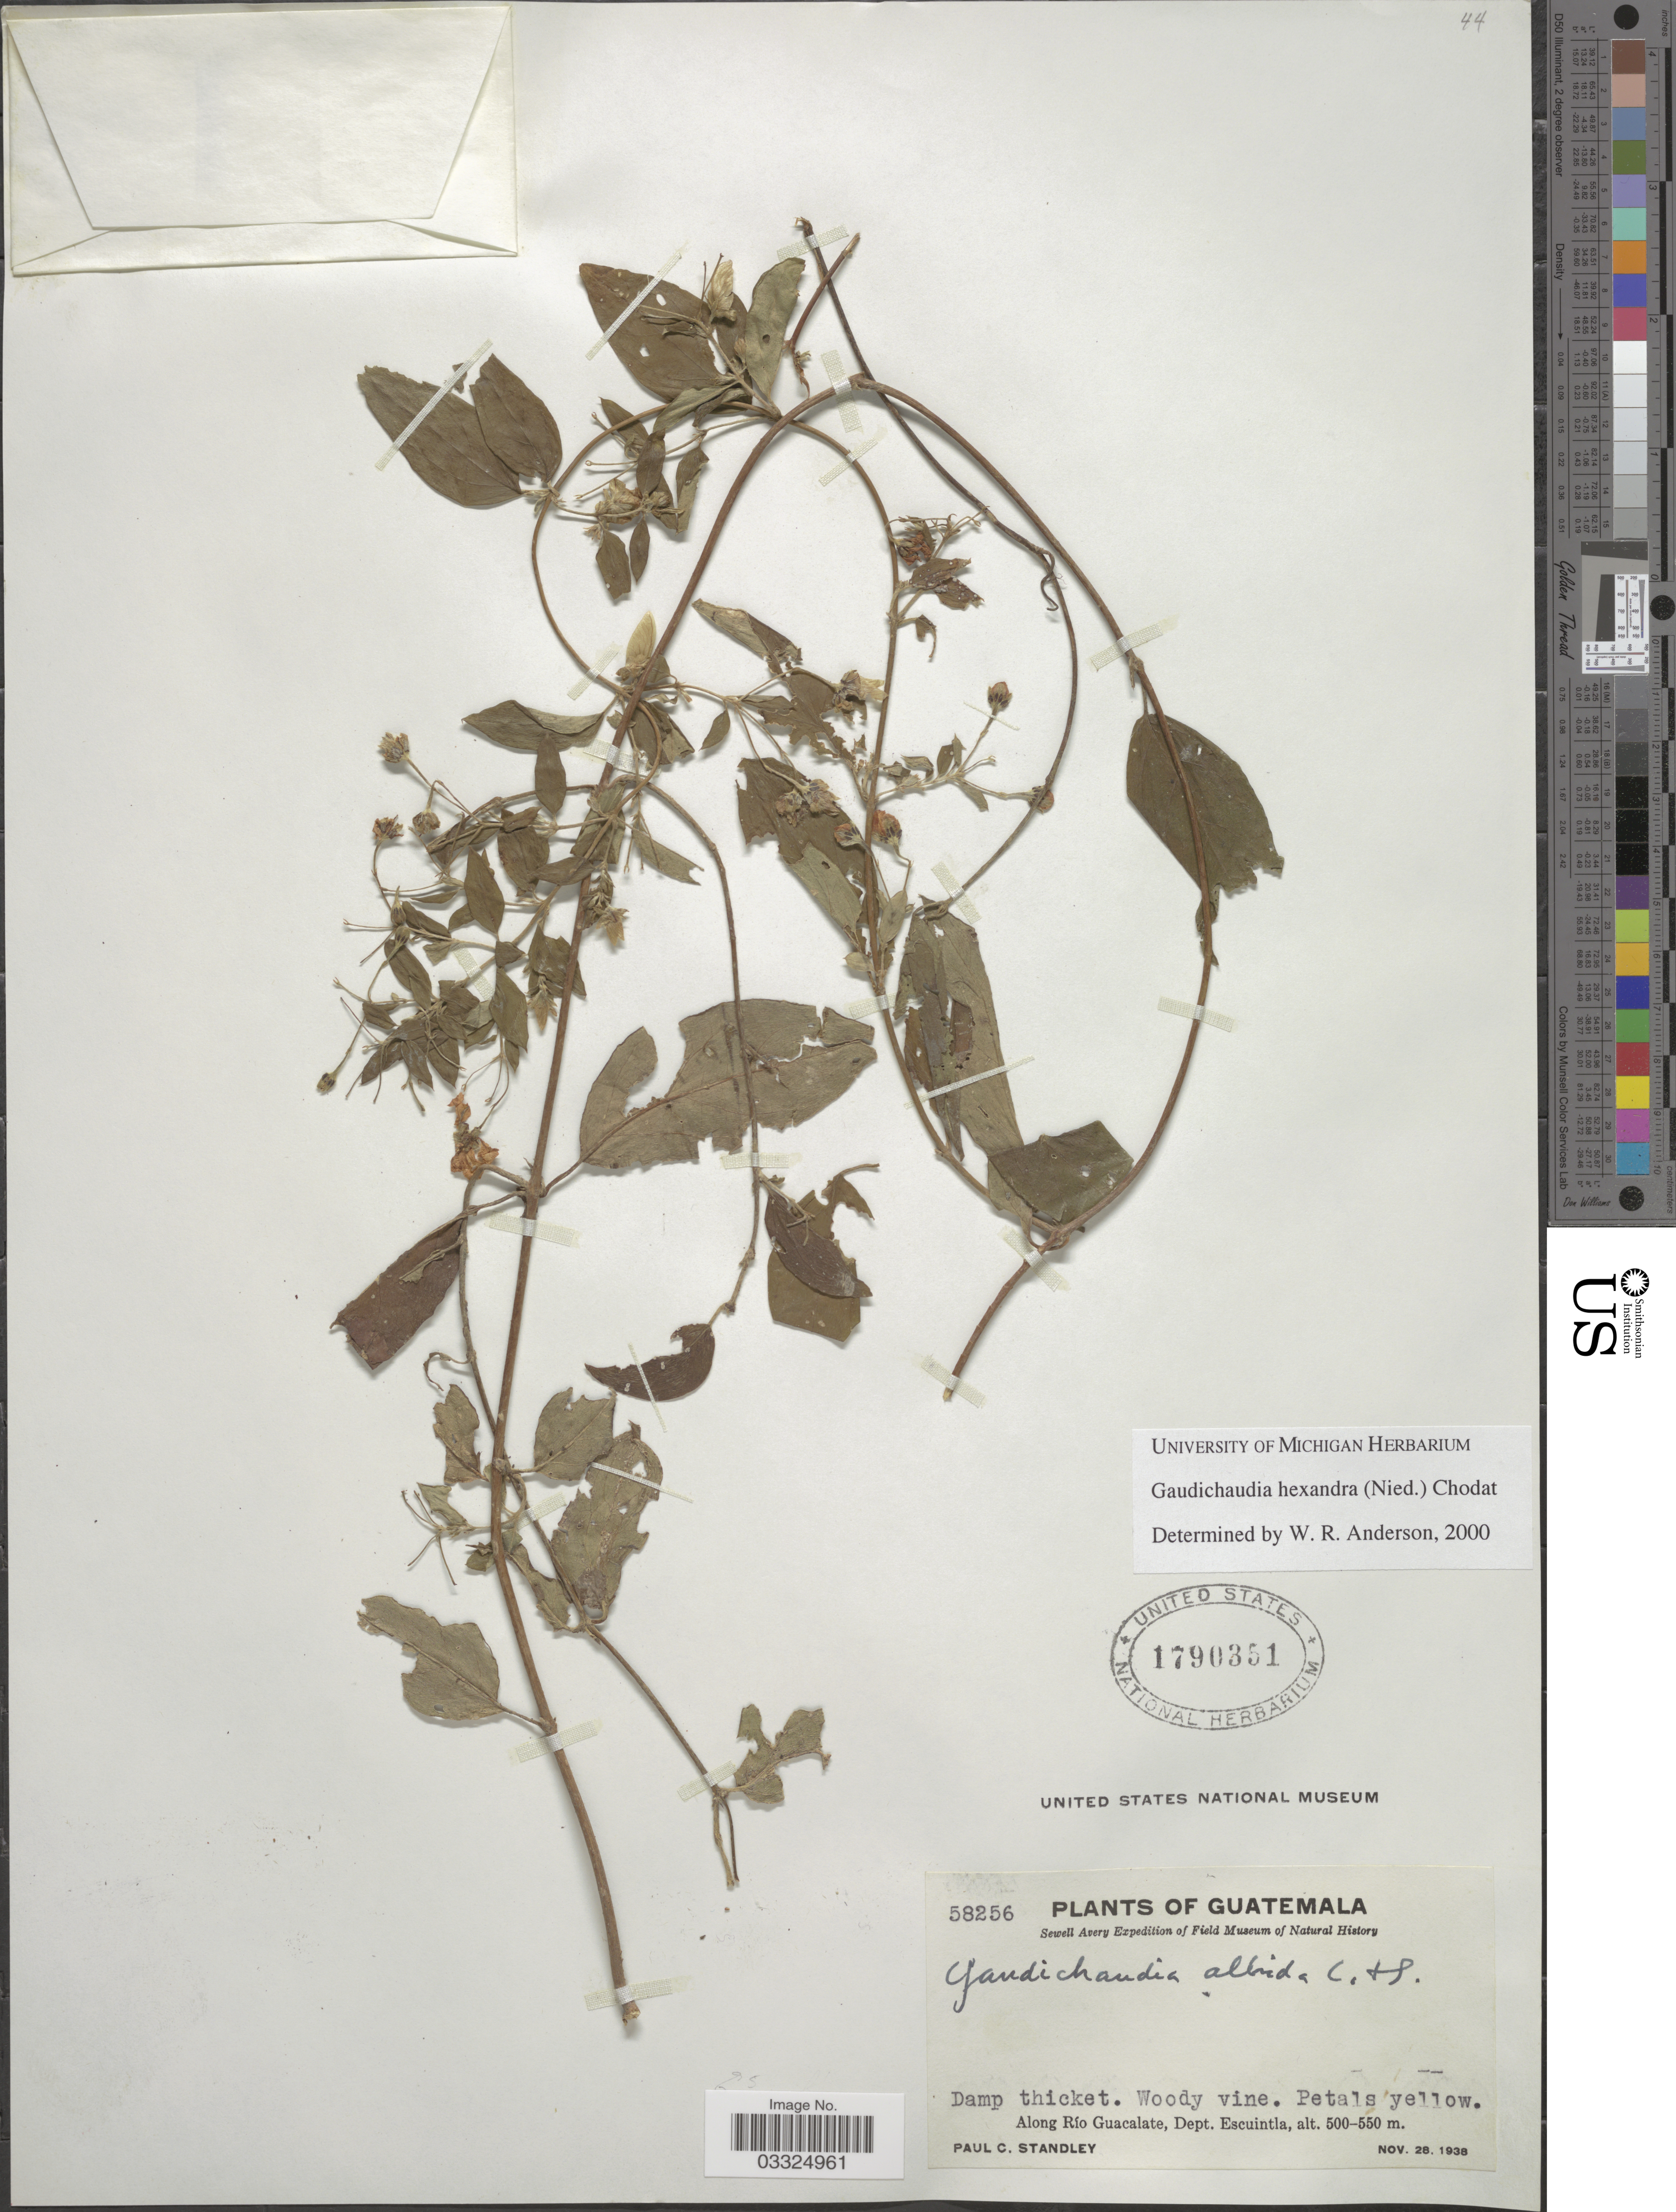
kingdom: Plantae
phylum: Tracheophyta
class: Magnoliopsida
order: Malpighiales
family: Malpighiaceae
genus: Gaudichaudia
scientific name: Gaudichaudia hexandra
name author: (Nied.) Chodat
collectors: P. C. Standley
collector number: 58256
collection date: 1938-11-28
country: Guatemala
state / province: Escuintla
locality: Along Río Guacalate, Dept. Escuintla.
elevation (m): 500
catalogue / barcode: US 1790351